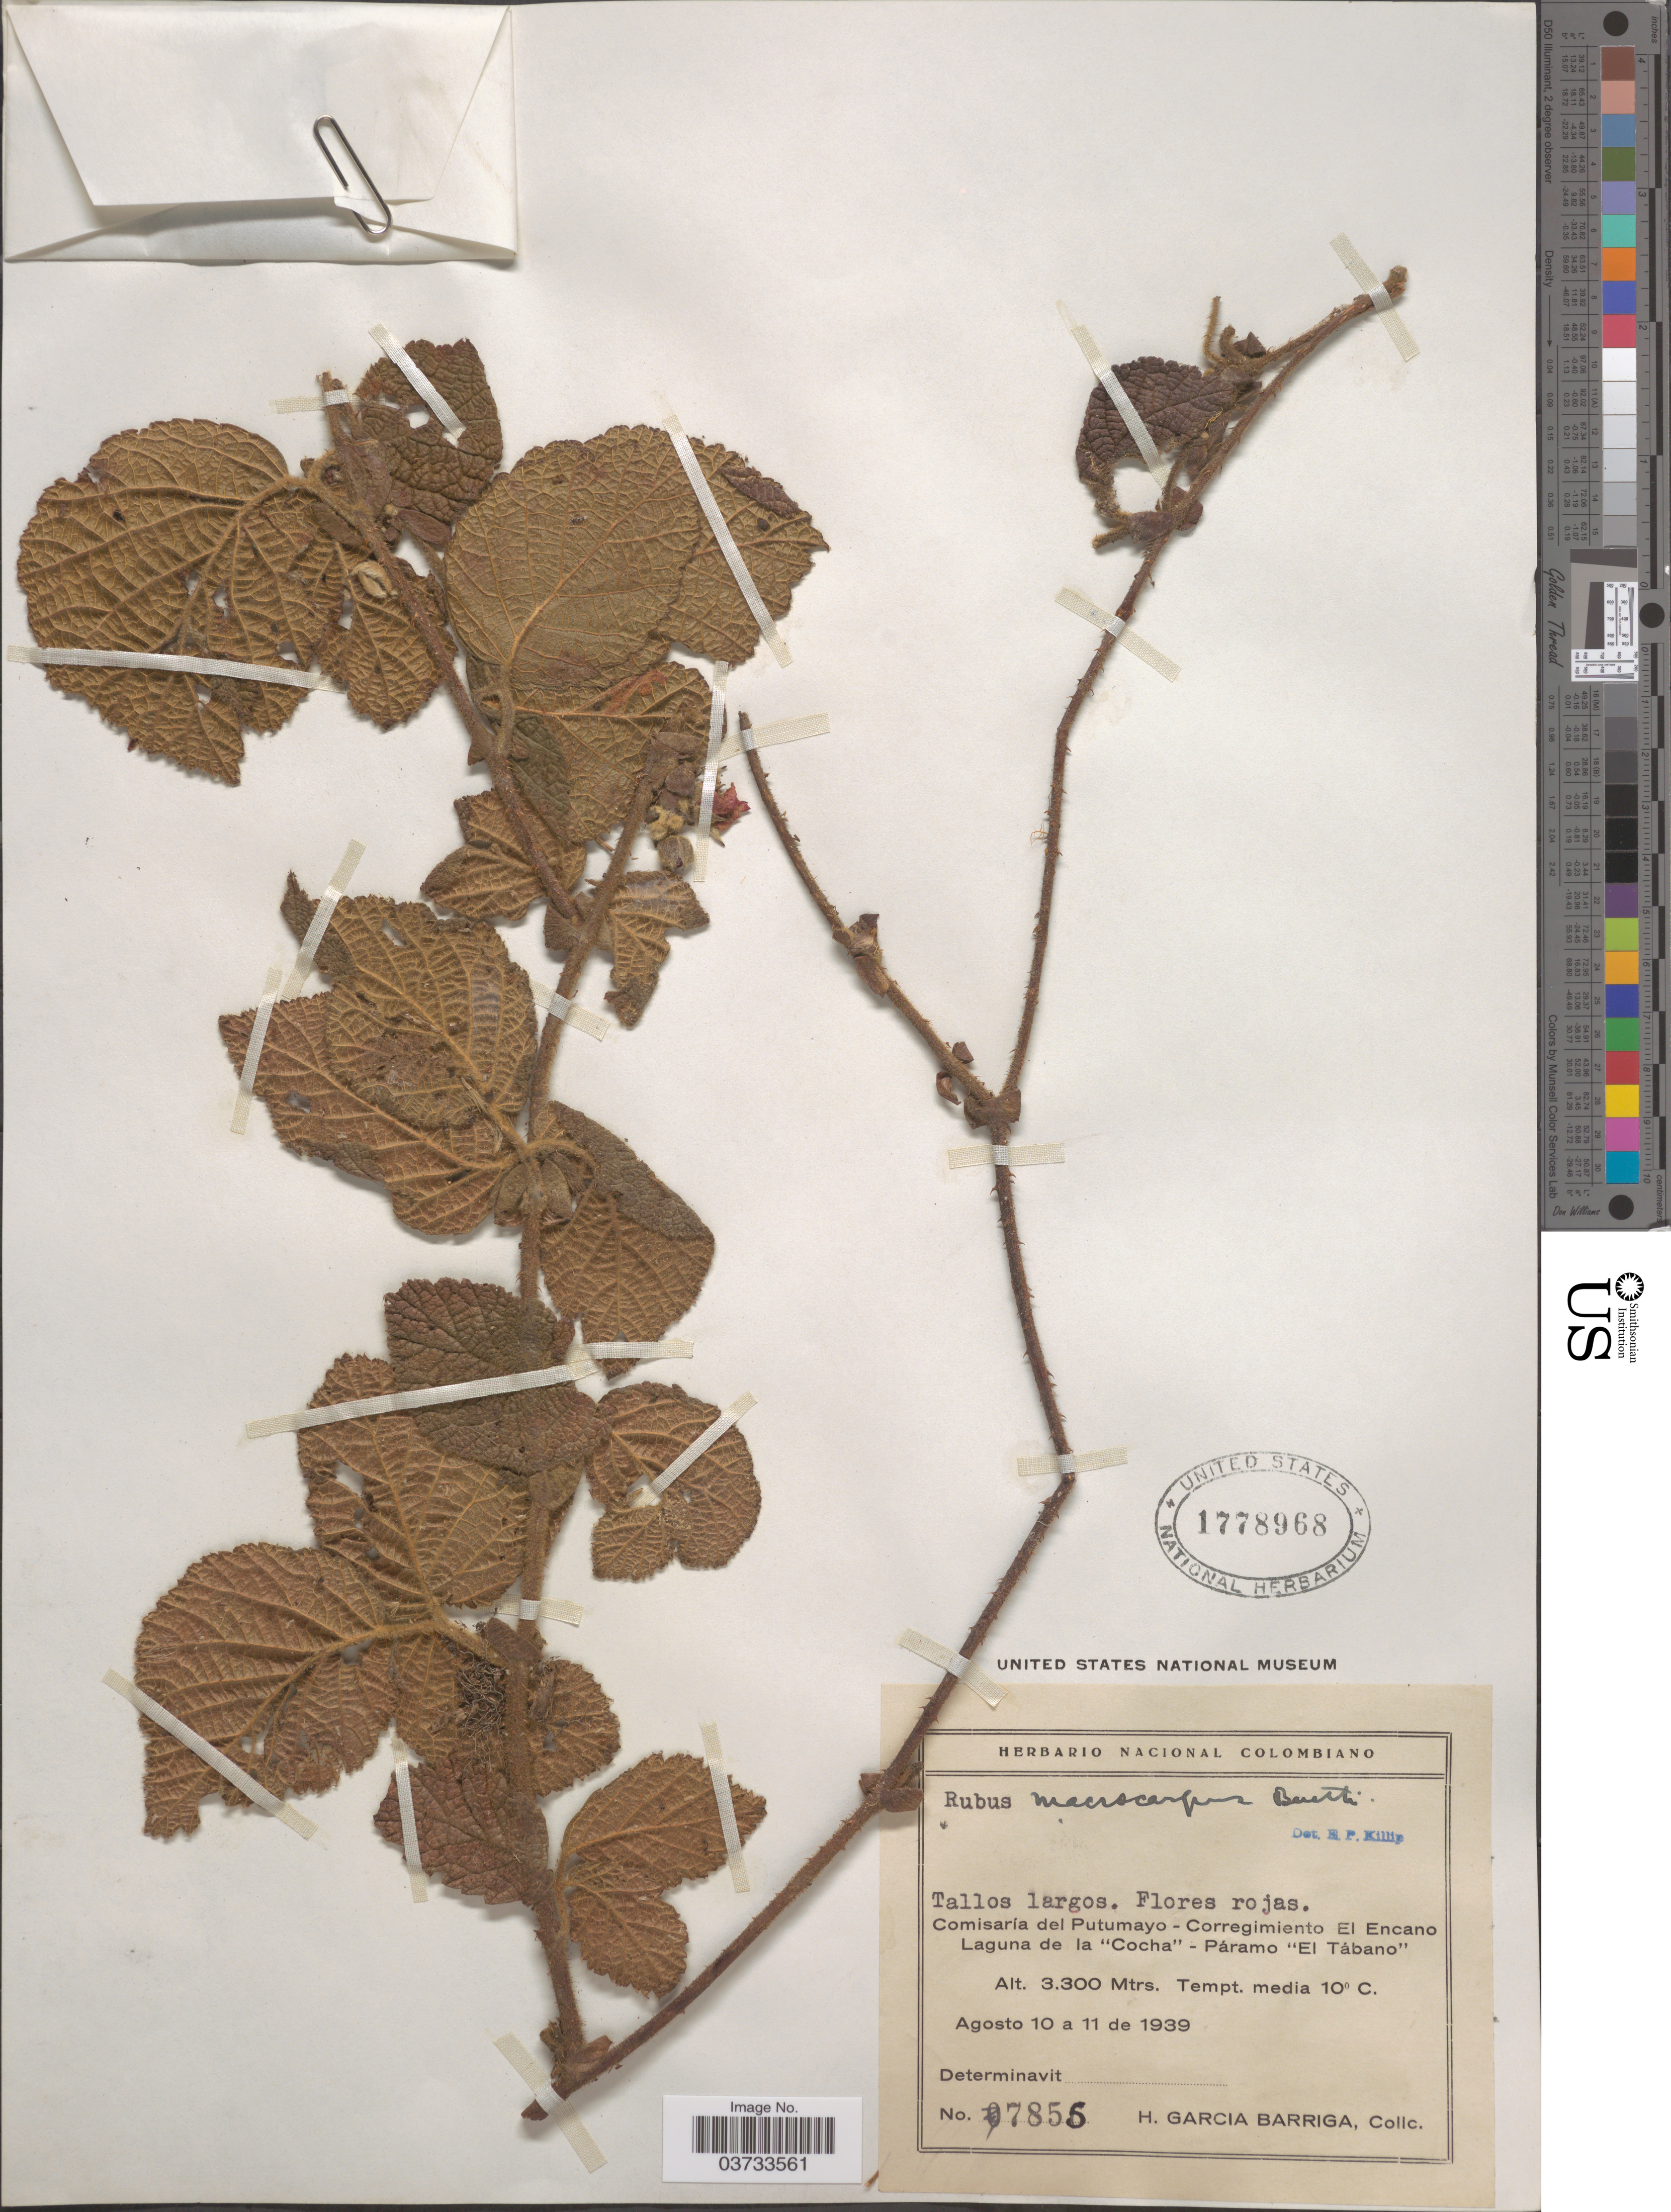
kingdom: Plantae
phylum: Tracheophyta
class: Magnoliopsida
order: Rosales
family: Rosaceae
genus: Rubus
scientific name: Rubus macrocarpus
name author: King ex C.B. Clarke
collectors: H. García Barriga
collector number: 7855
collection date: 1939-08-10/1939-08-11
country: Colombia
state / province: Putumayo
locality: Comisaría del Putumayo - Corregimiento El Encano Laguna de la "Cocha" - Páramo "El Tábano". Tempt. media 10º C [unsure placement].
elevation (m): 3300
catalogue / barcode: US 1778968